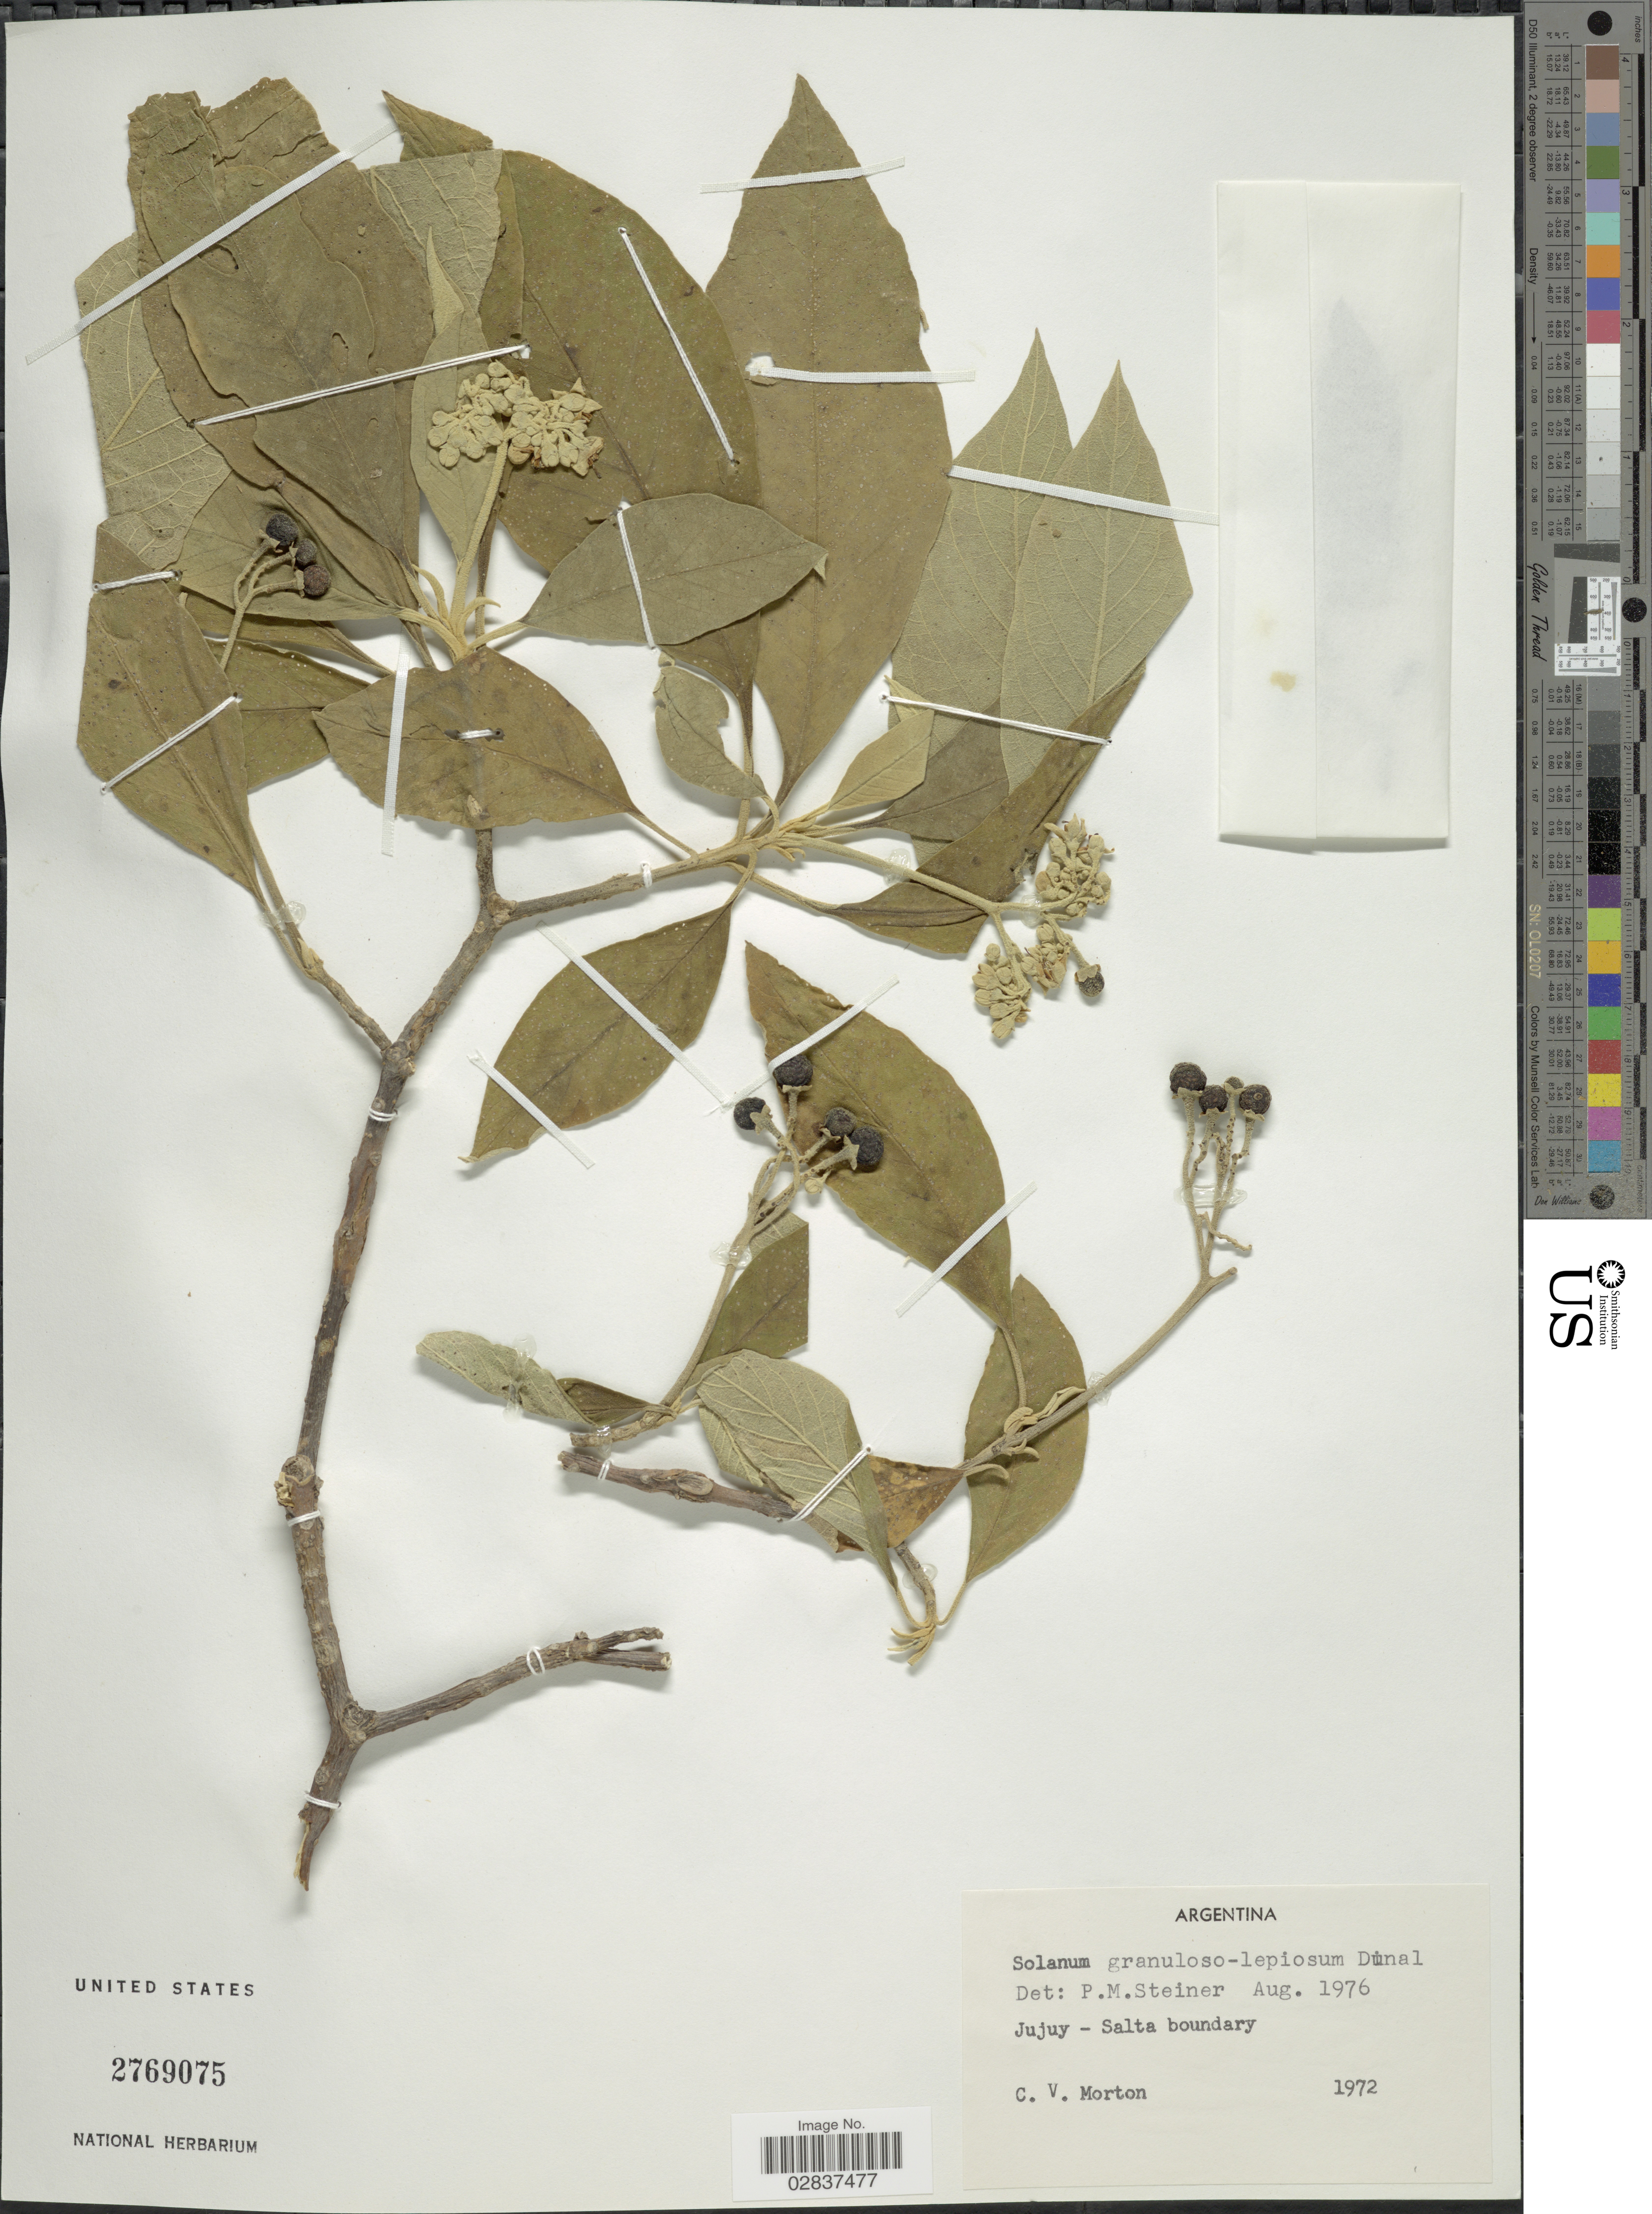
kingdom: Plantae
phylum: Tracheophyta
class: Magnoliopsida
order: Solanales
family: Solanaceae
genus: Solanum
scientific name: Solanum granuloso-leprosum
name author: Dunal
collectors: C. V. Morton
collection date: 1972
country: Argentina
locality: Jujuy - Salta boundary.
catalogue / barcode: US 2769075